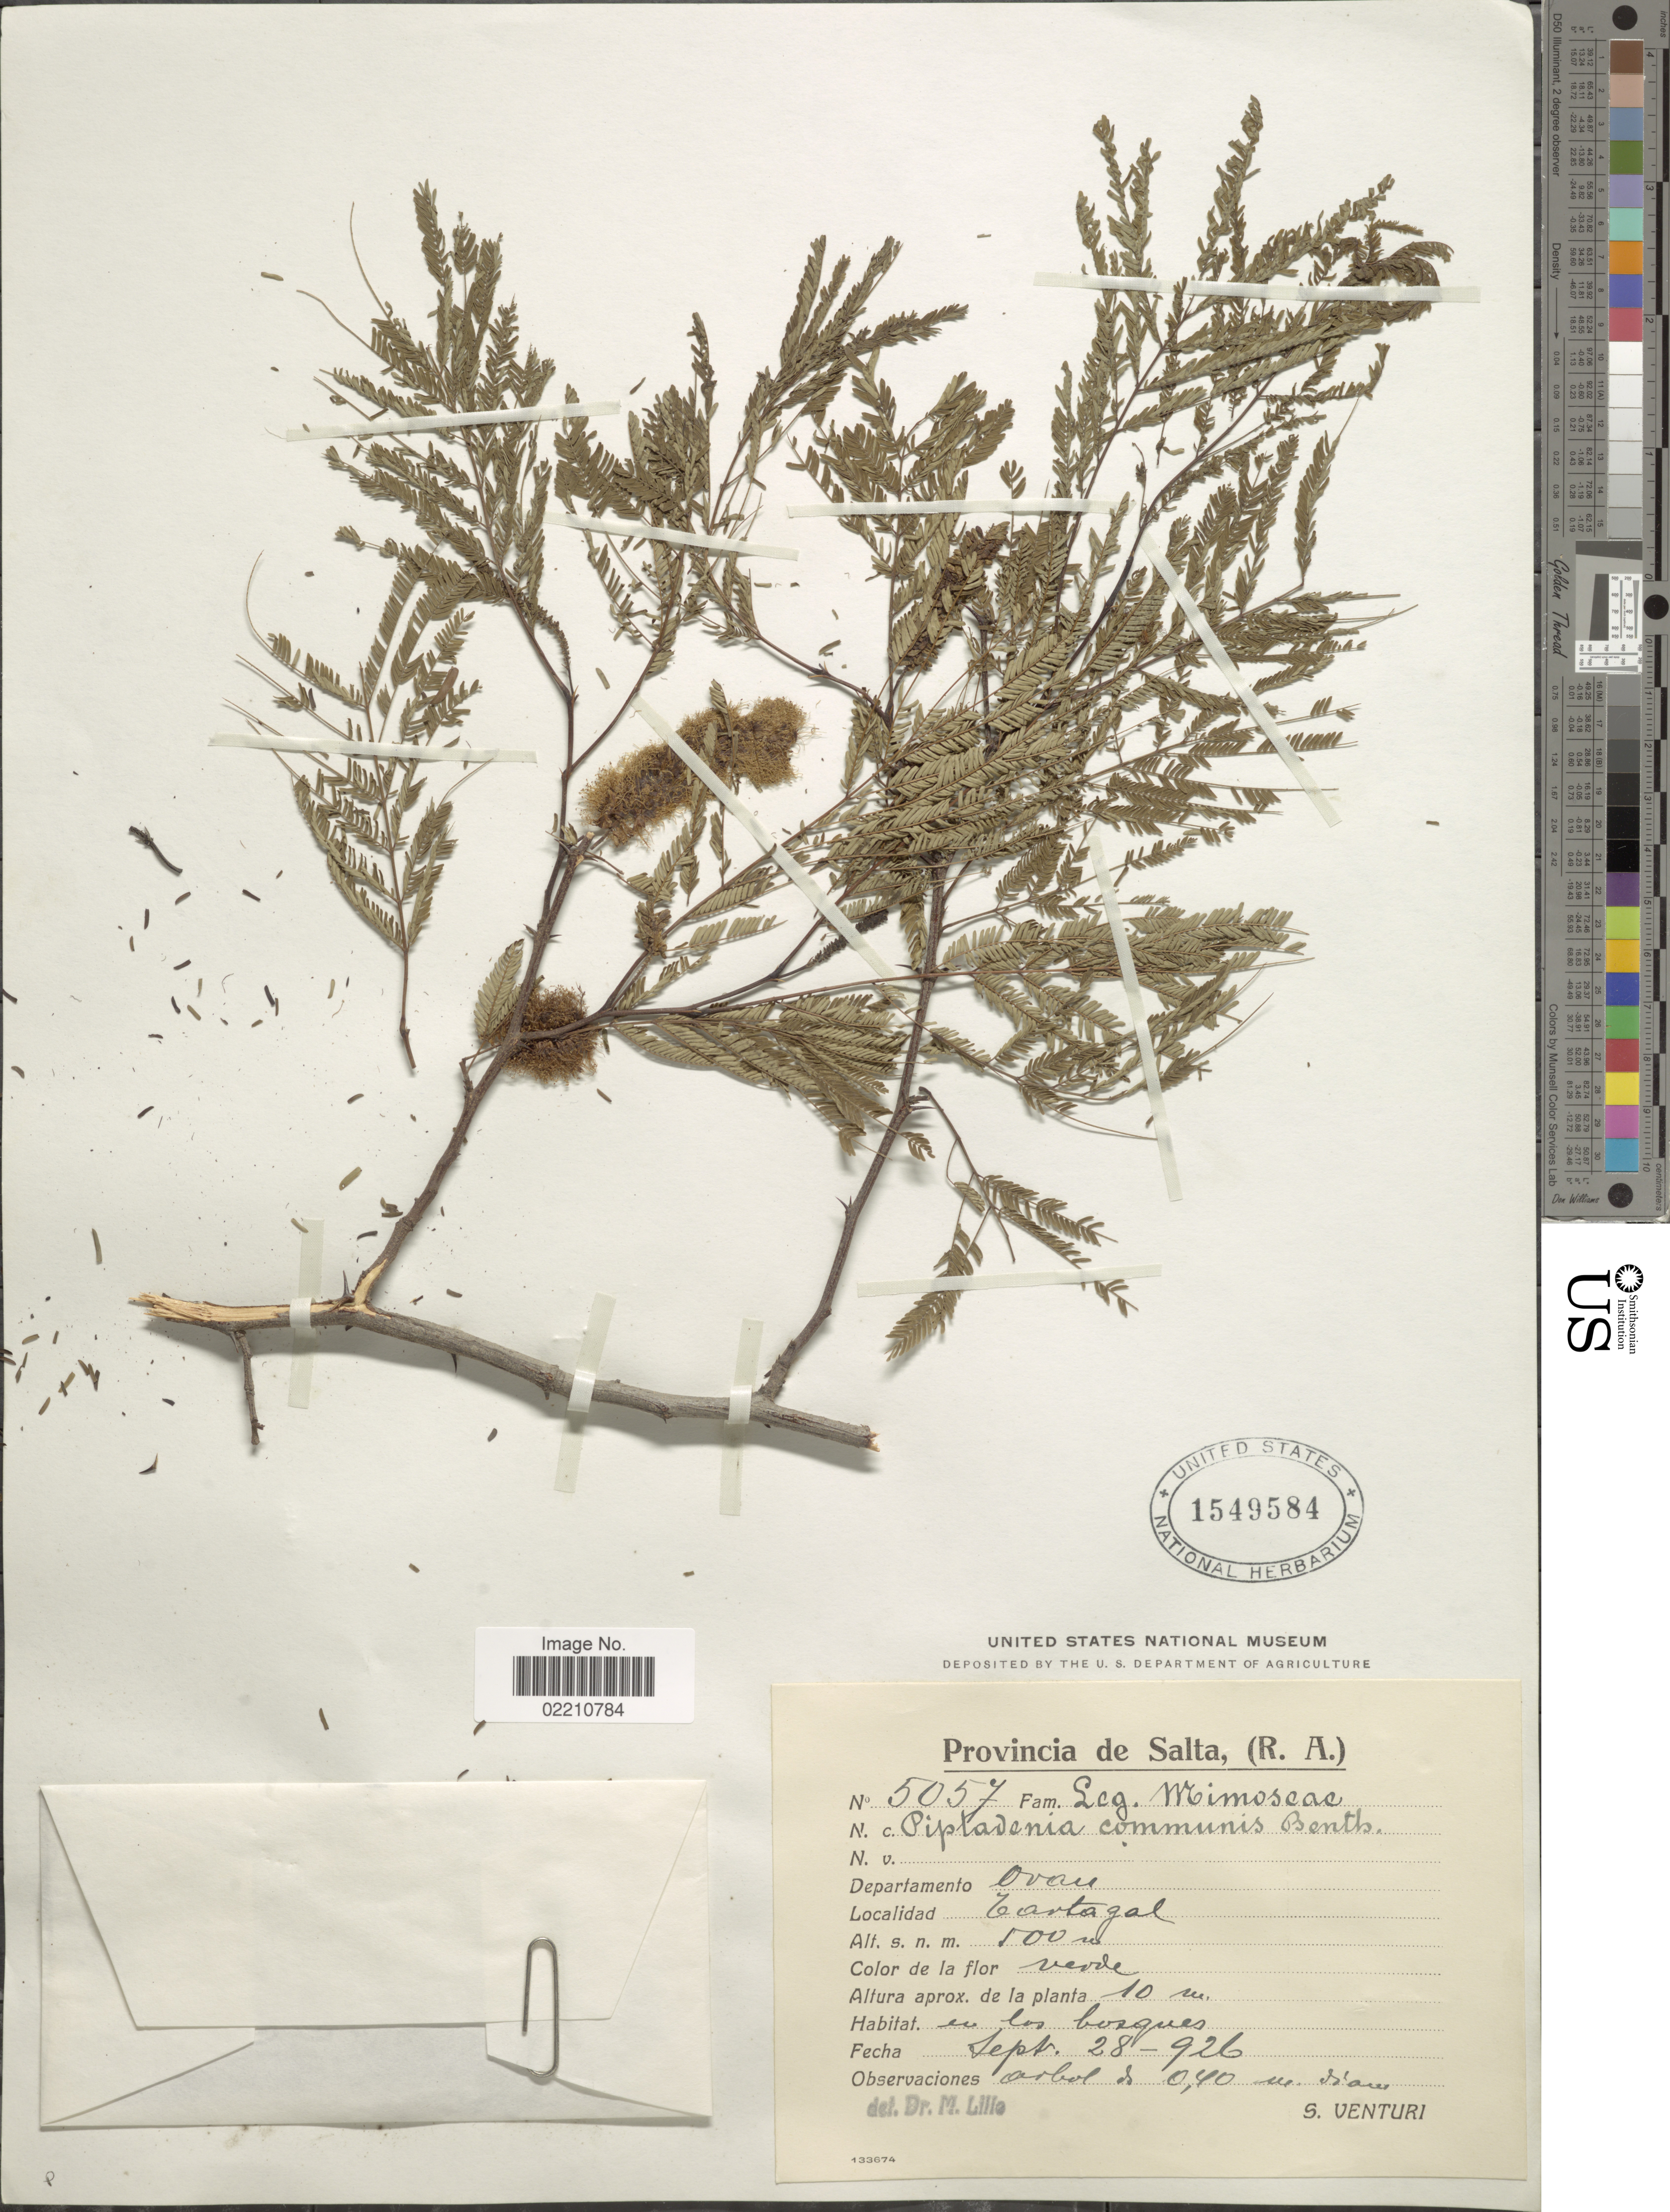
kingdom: Plantae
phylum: Tracheophyta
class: Magnoliopsida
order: Fabales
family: Fabaceae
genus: Lachesiodendron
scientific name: Lachesiodendron viridiflorum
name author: (Kunth) P.G. Ribeiro et al.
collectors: S. Venturi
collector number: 5057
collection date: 1926-09-28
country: Argentina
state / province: Salta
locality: Provincia de Salta, (R.A.), Departamento Oran, Tartagal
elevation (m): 500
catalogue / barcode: US 1549584